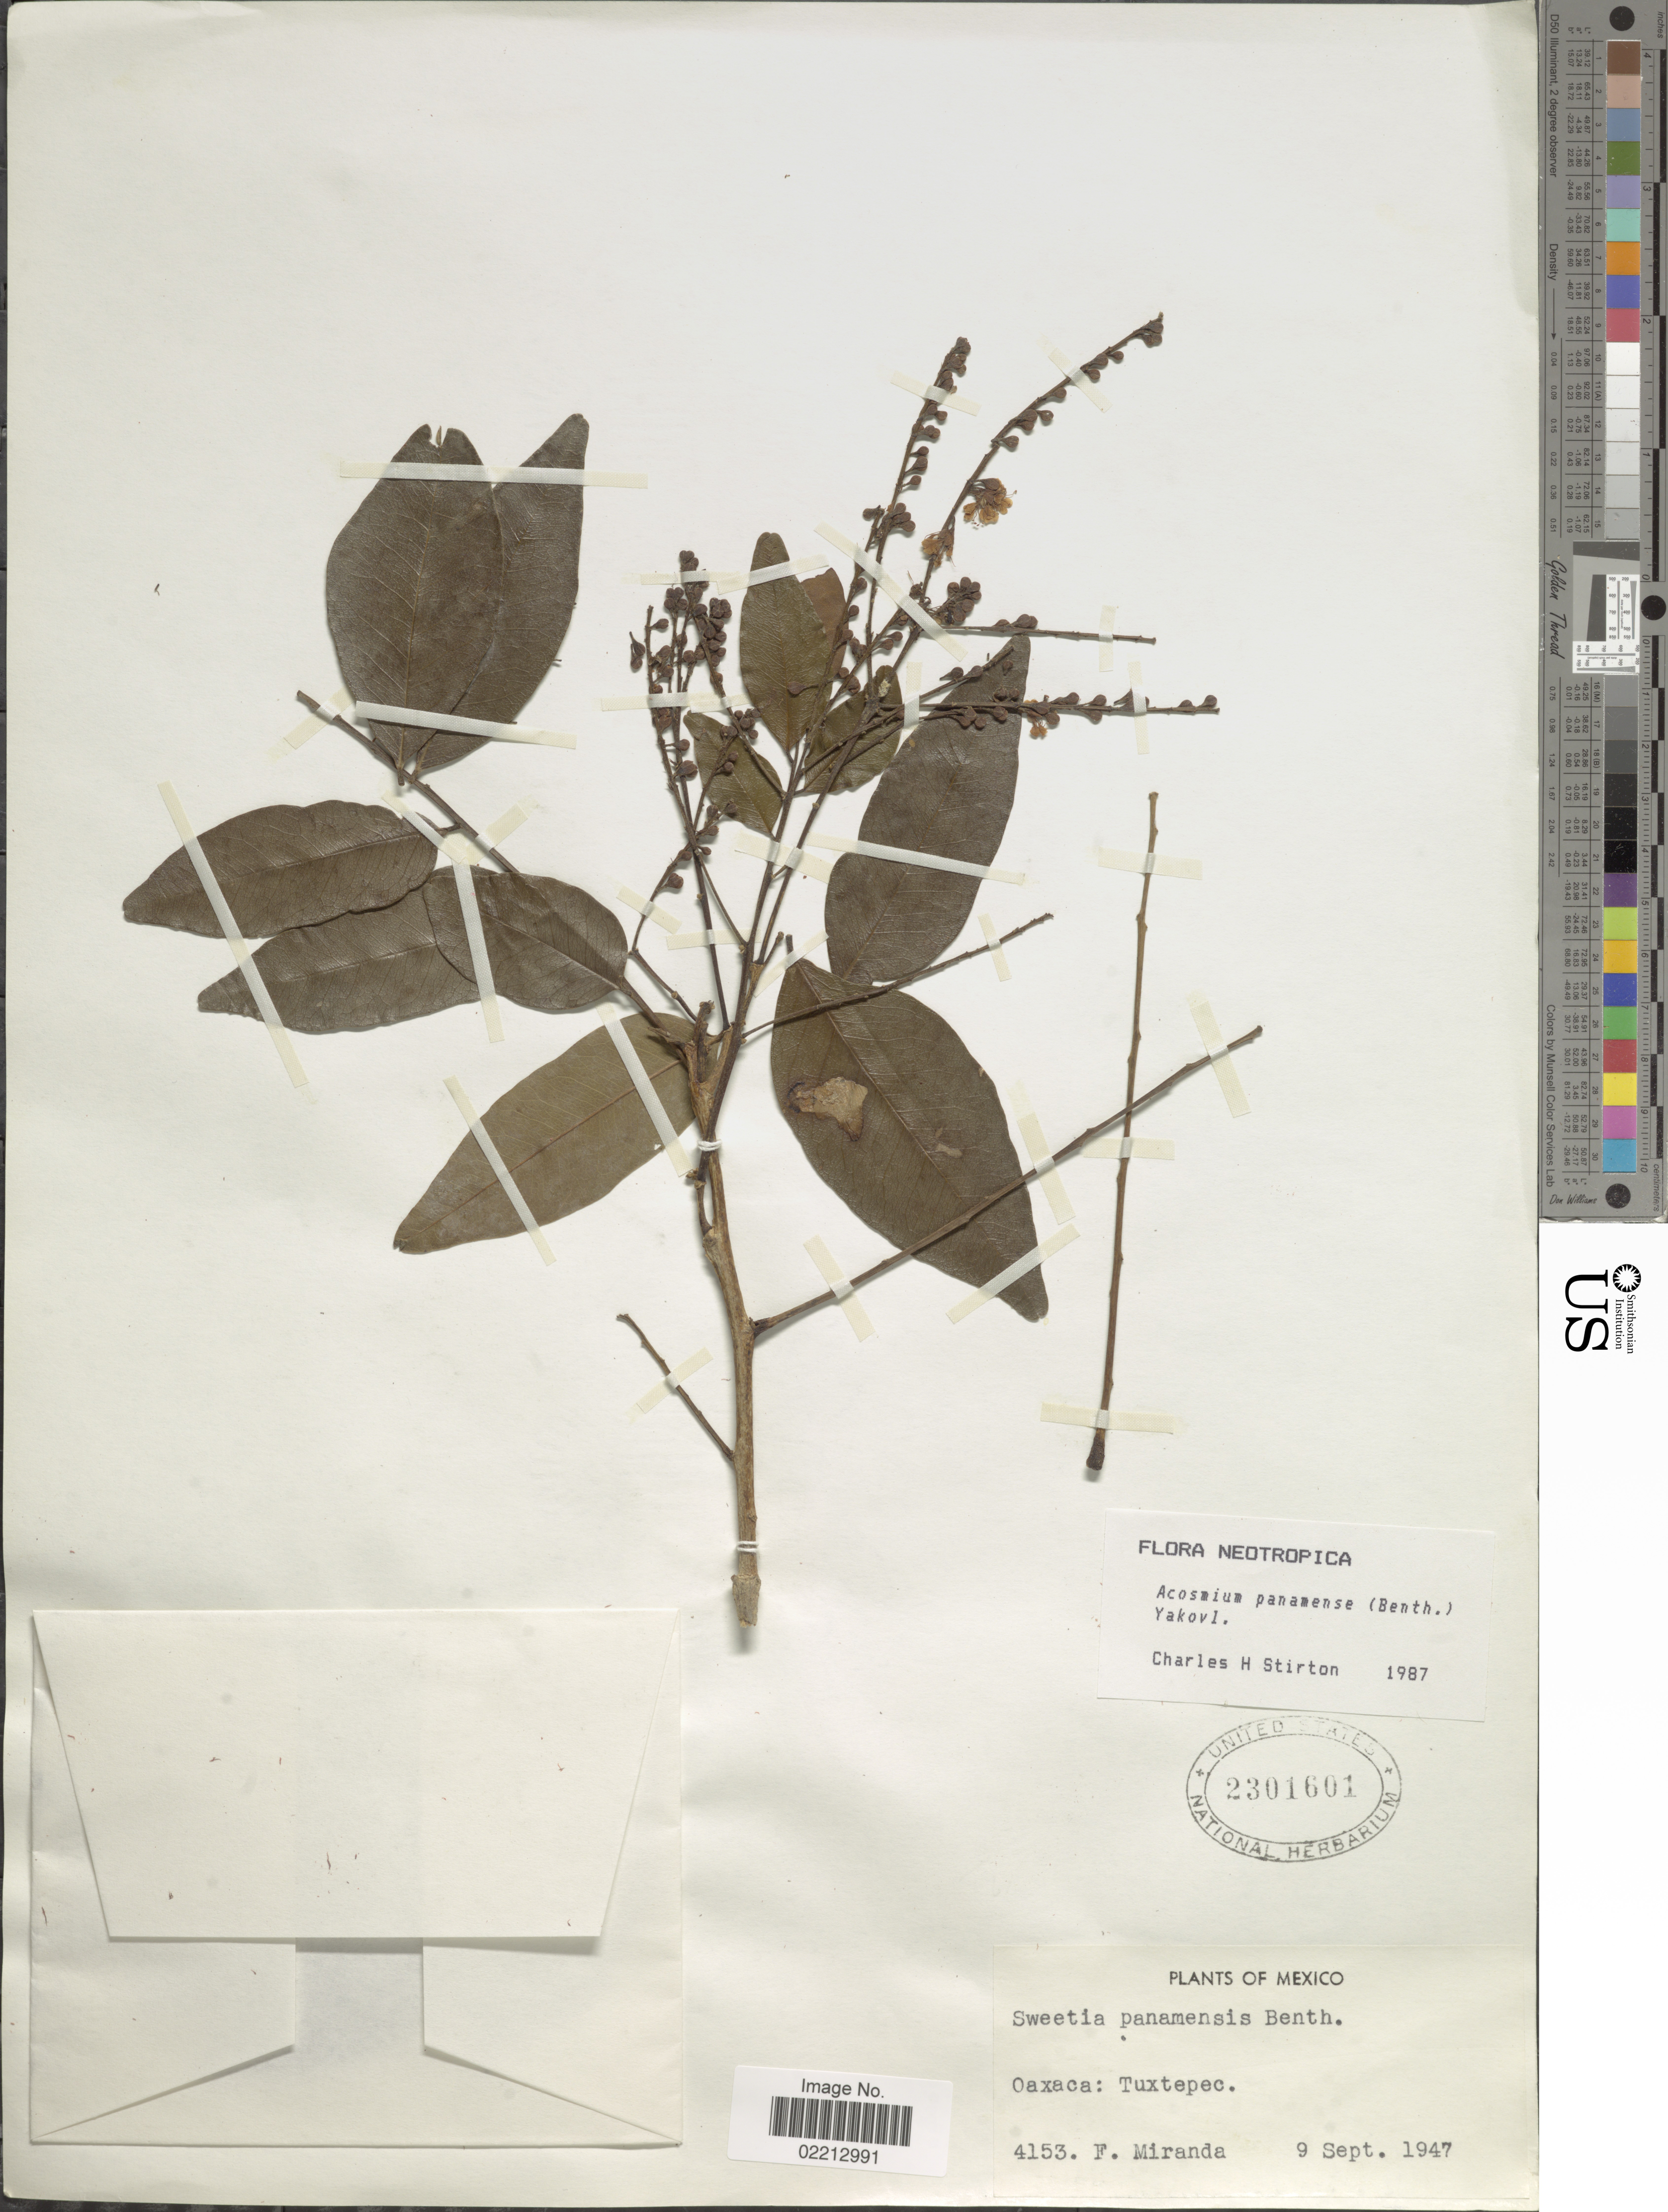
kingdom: Plantae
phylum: Tracheophyta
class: Magnoliopsida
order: Fabales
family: Fabaceae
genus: Acosmium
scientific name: Acosmium panamense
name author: (Benth.) Yakovlev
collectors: F. Miranda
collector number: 4153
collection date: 1947-09-09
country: Mexico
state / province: Oaxaca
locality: Tuxtepec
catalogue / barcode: US 2301601